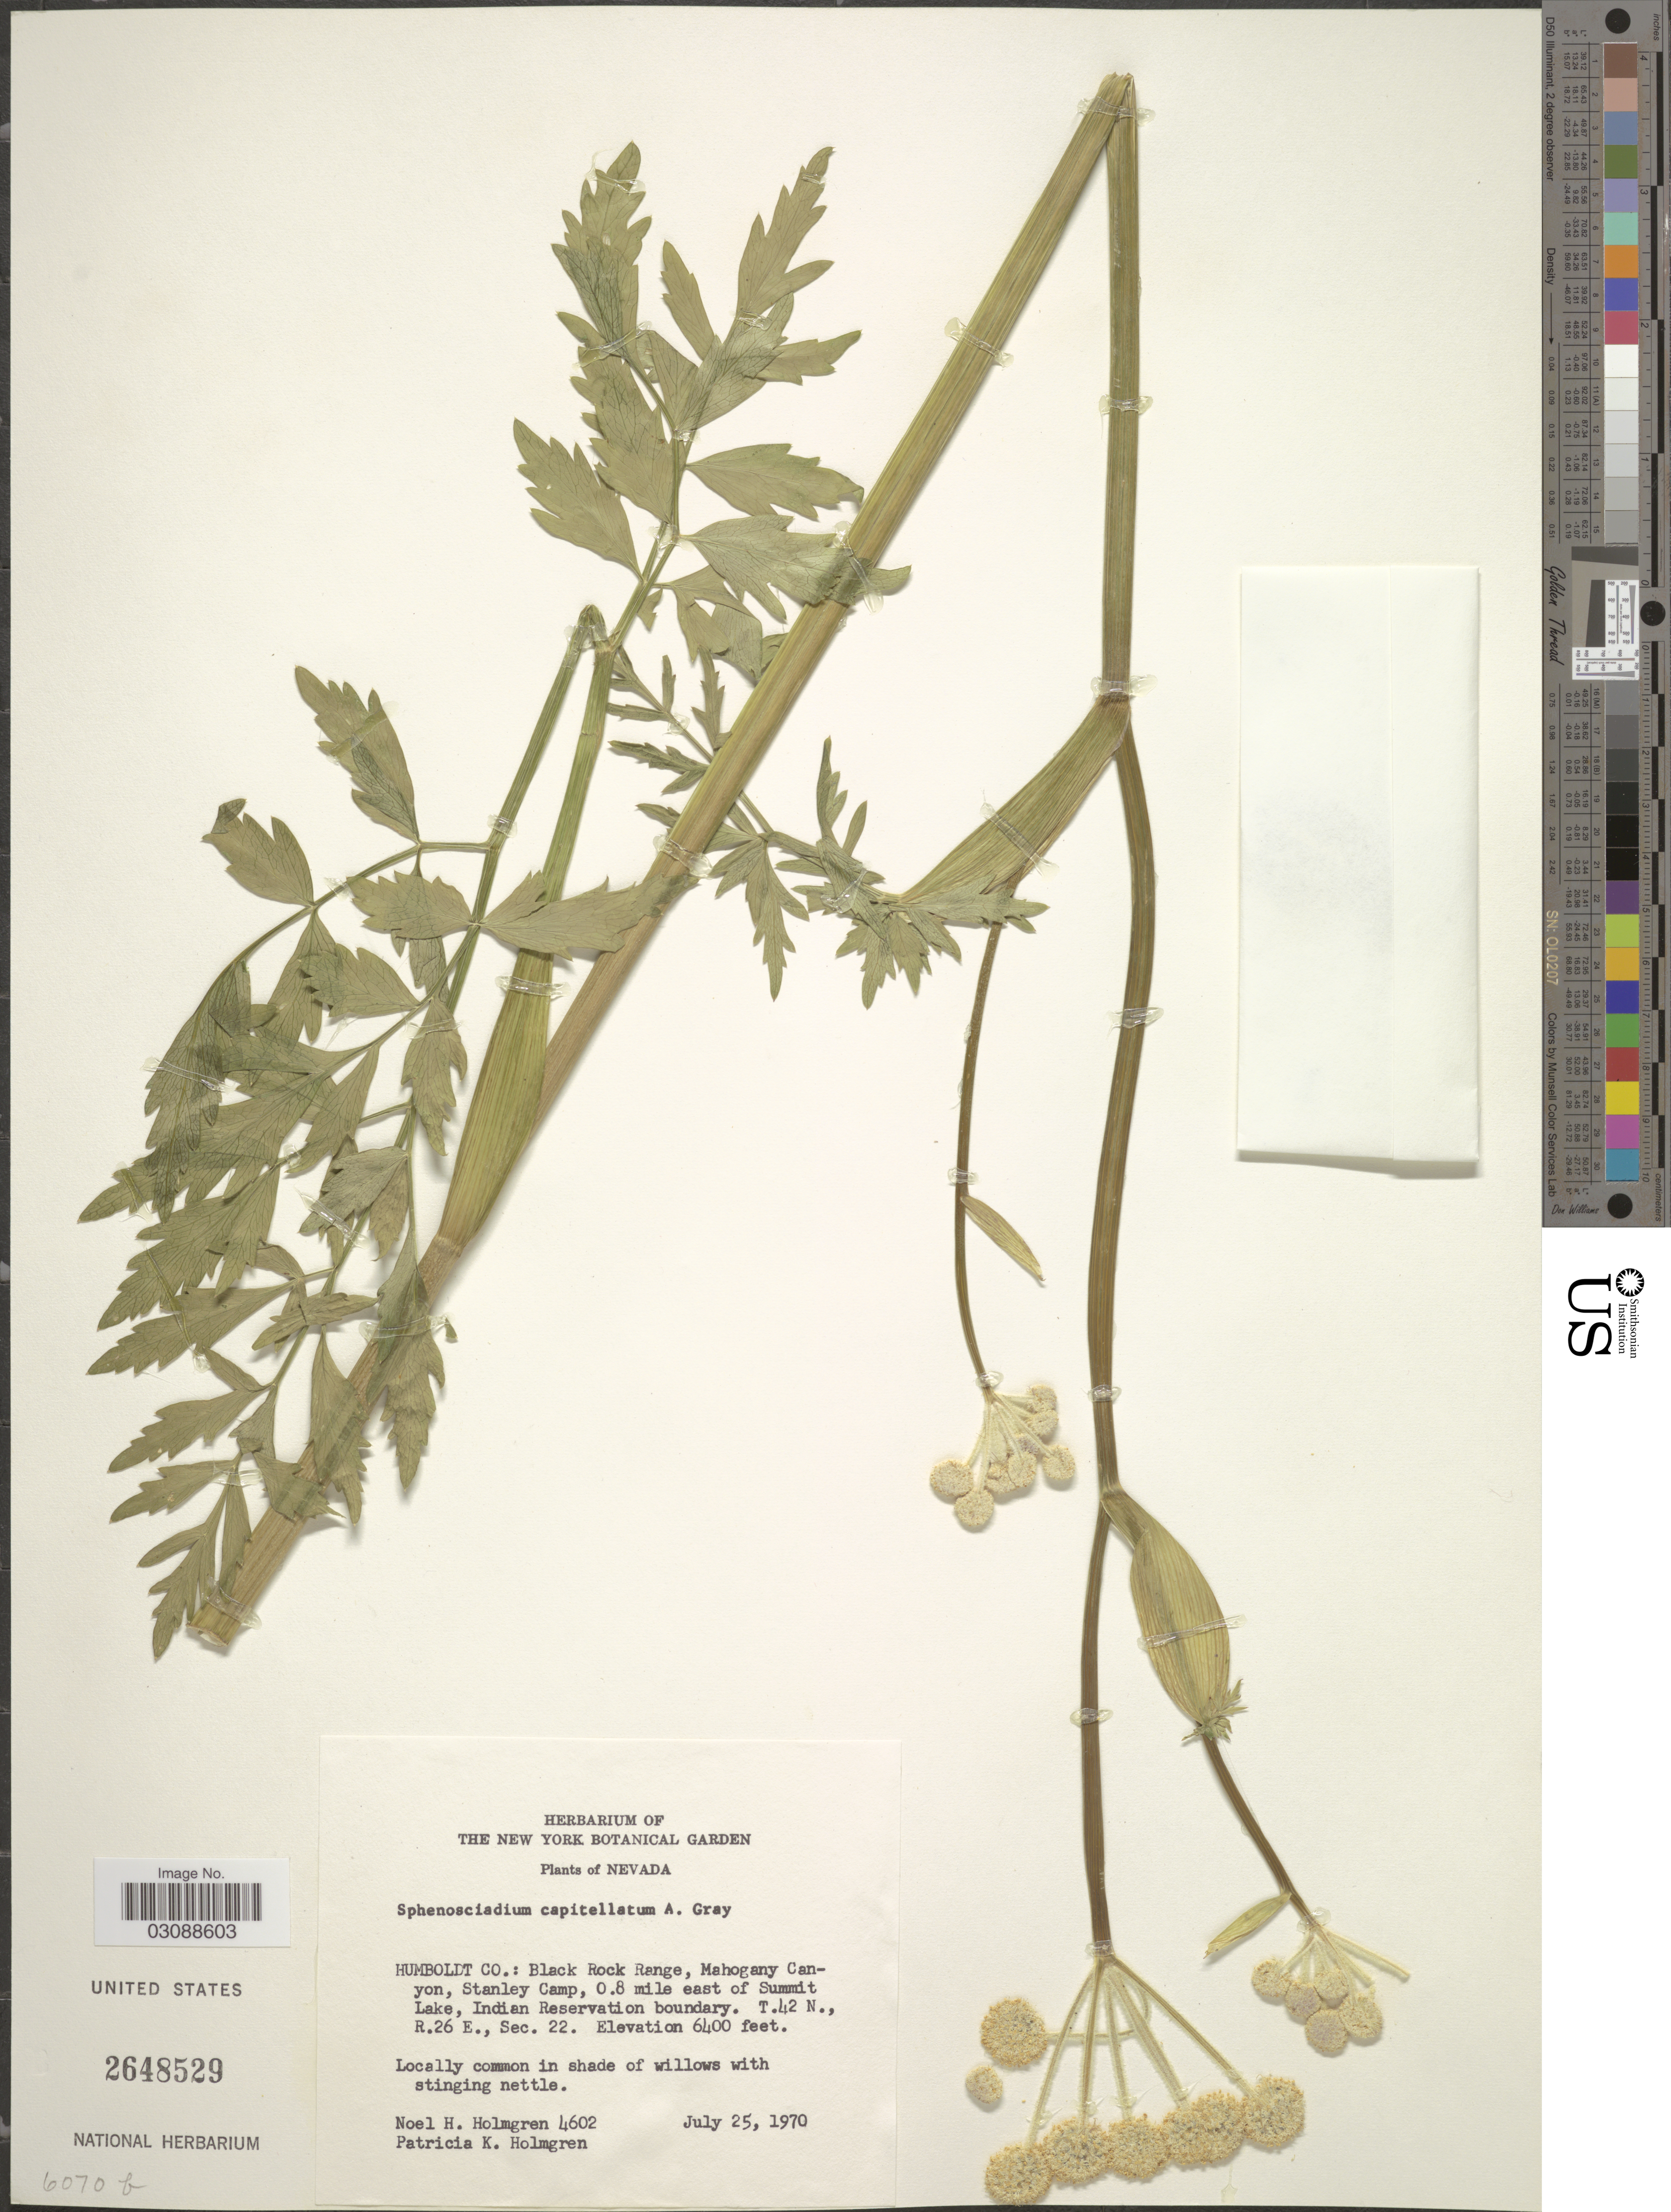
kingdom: Plantae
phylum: Tracheophyta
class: Magnoliopsida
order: Apiales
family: Apiaceae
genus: Sphenosciadium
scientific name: Sphenosciadium capitellatum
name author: A. Gray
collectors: N. H. Holmgren & P. K. Holmgren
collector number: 4602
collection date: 1970-07-25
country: United States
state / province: Nevada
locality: Humboldt Co.: Black Rock Range, Mahogany Canyon, Stanley Camp, 0.8 mile east of Summit Lake, Indian Reservation boundary. T.42N., R.26E., Sec.22.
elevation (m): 1951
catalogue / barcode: US 2648529